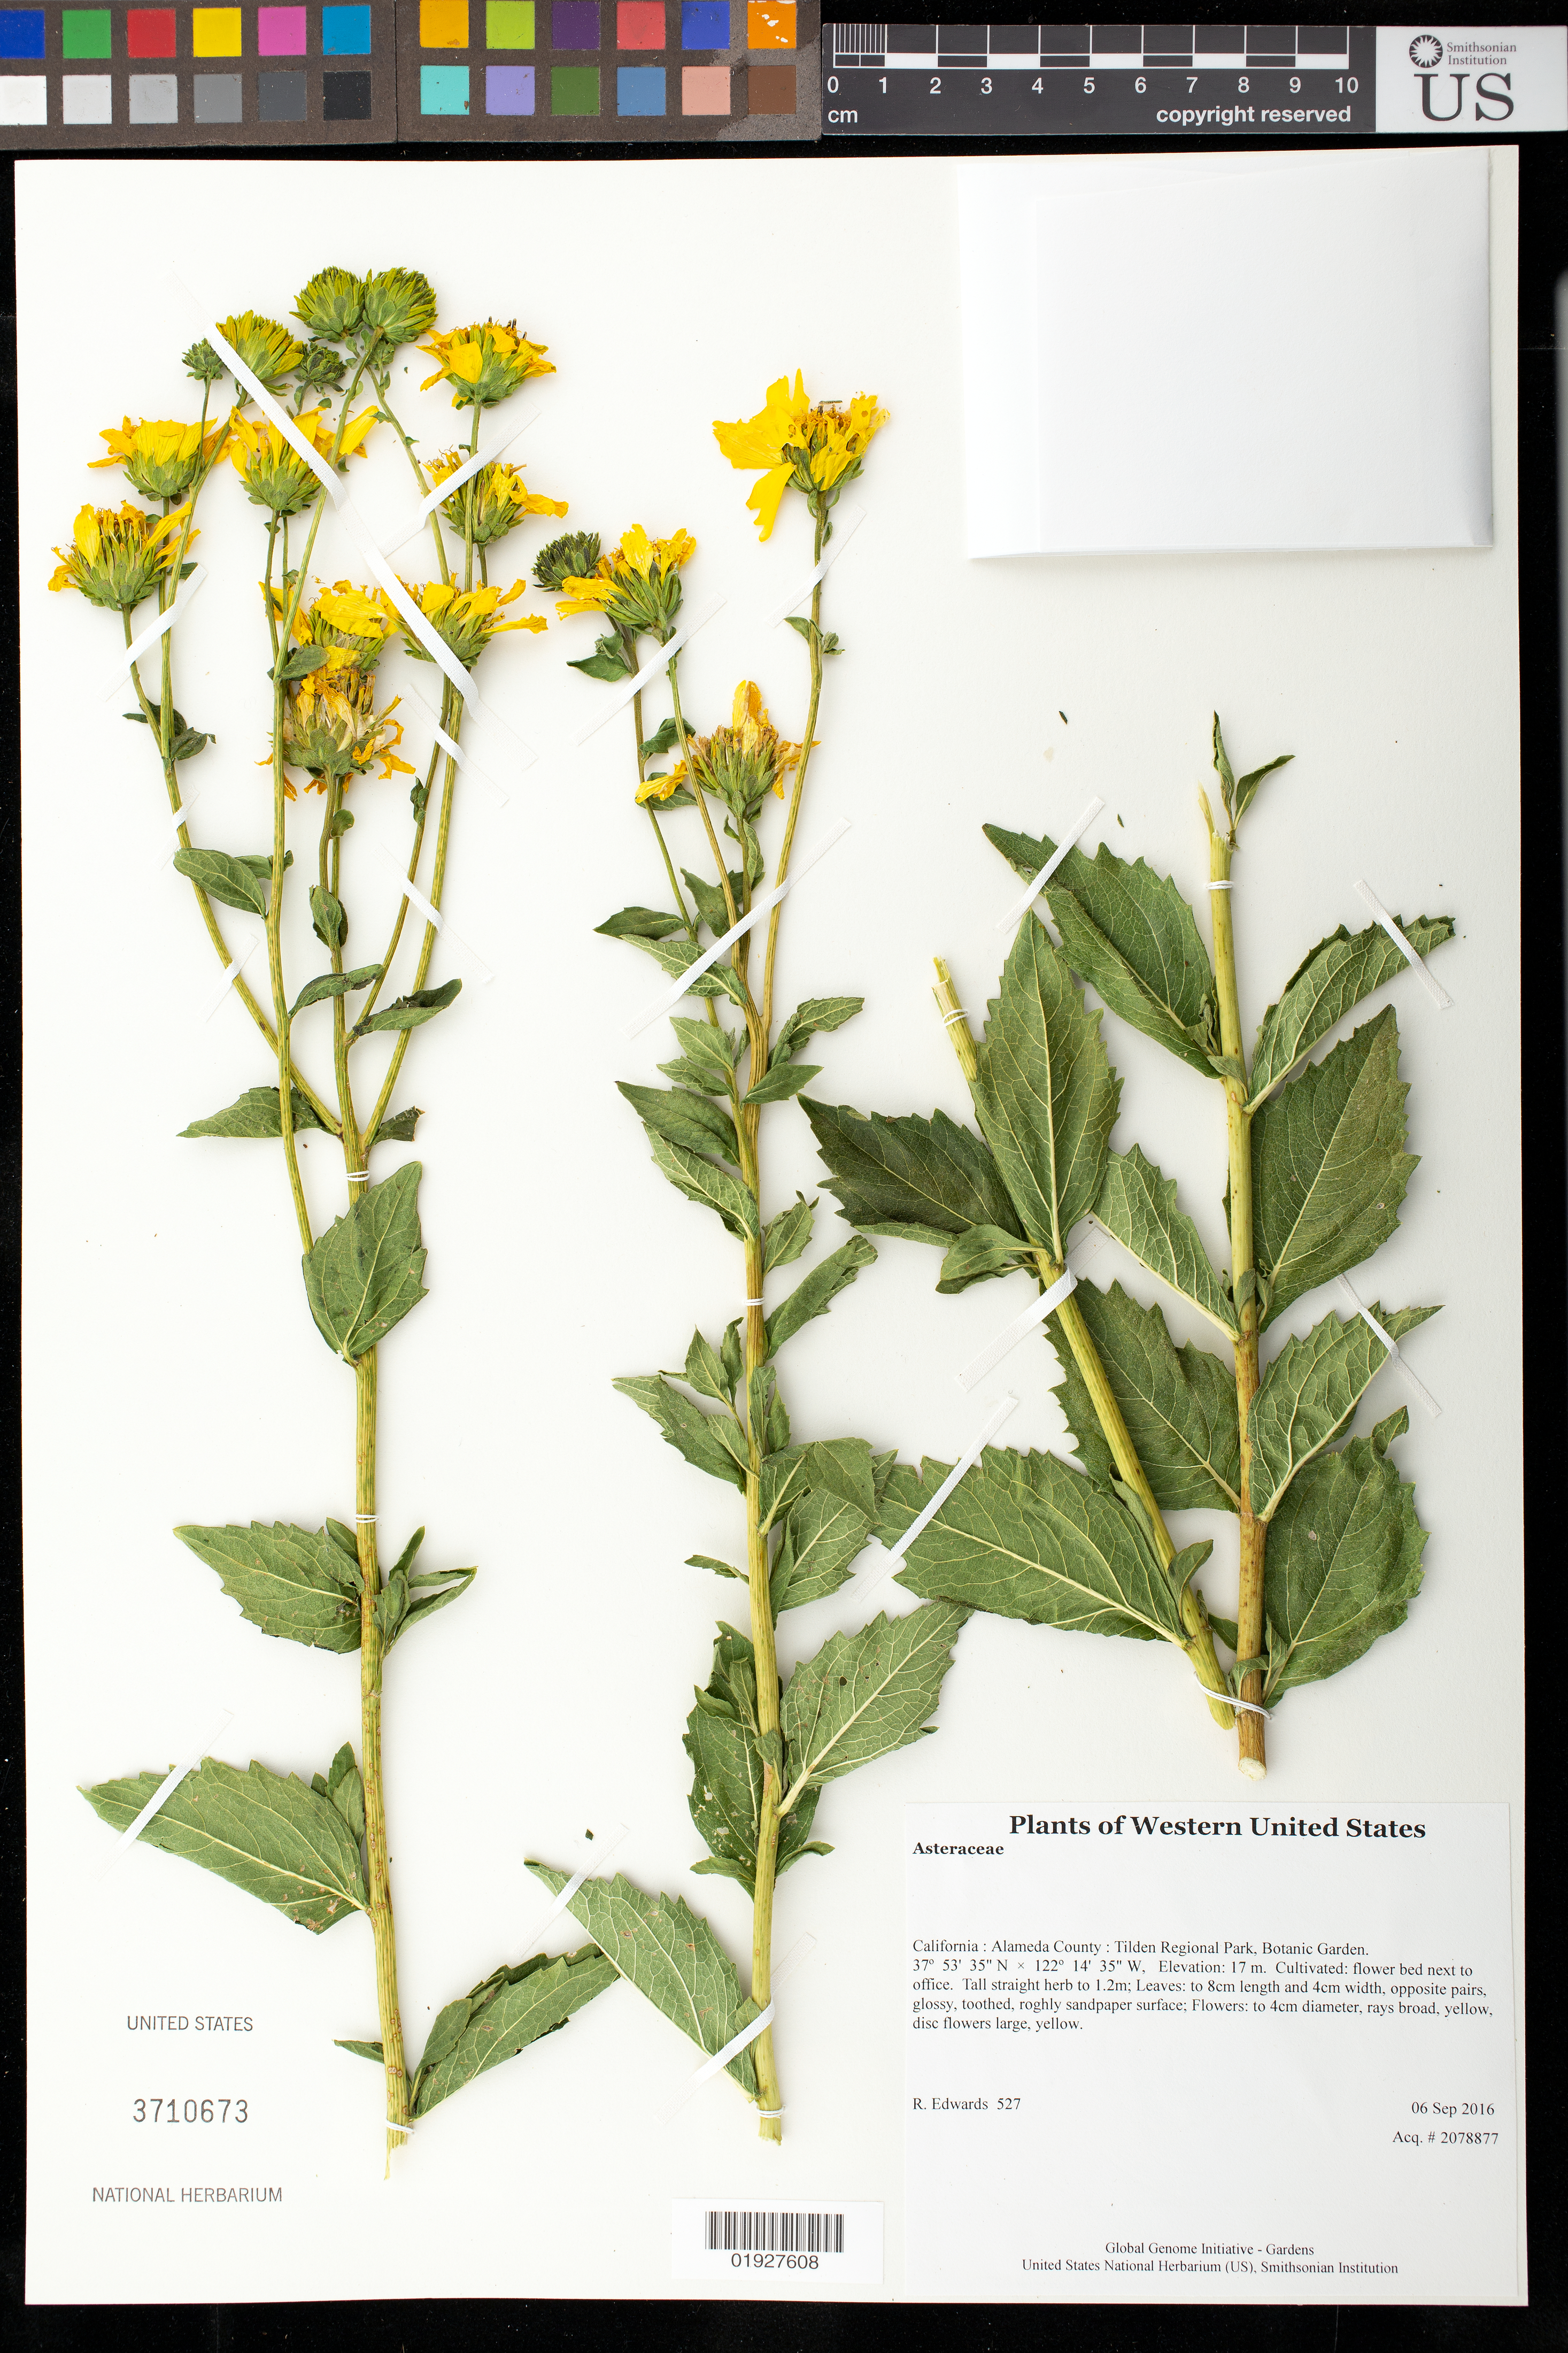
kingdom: Plantae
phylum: Tracheophyta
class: Magnoliopsida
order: Asterales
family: Asteraceae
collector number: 527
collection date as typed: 6 September 2016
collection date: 2016-09-06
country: United States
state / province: California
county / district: Alameda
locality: Tilden Regional Park, Botanic Garden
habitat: Cultivated: flower bed next to office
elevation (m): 16.9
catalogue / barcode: US 3710673